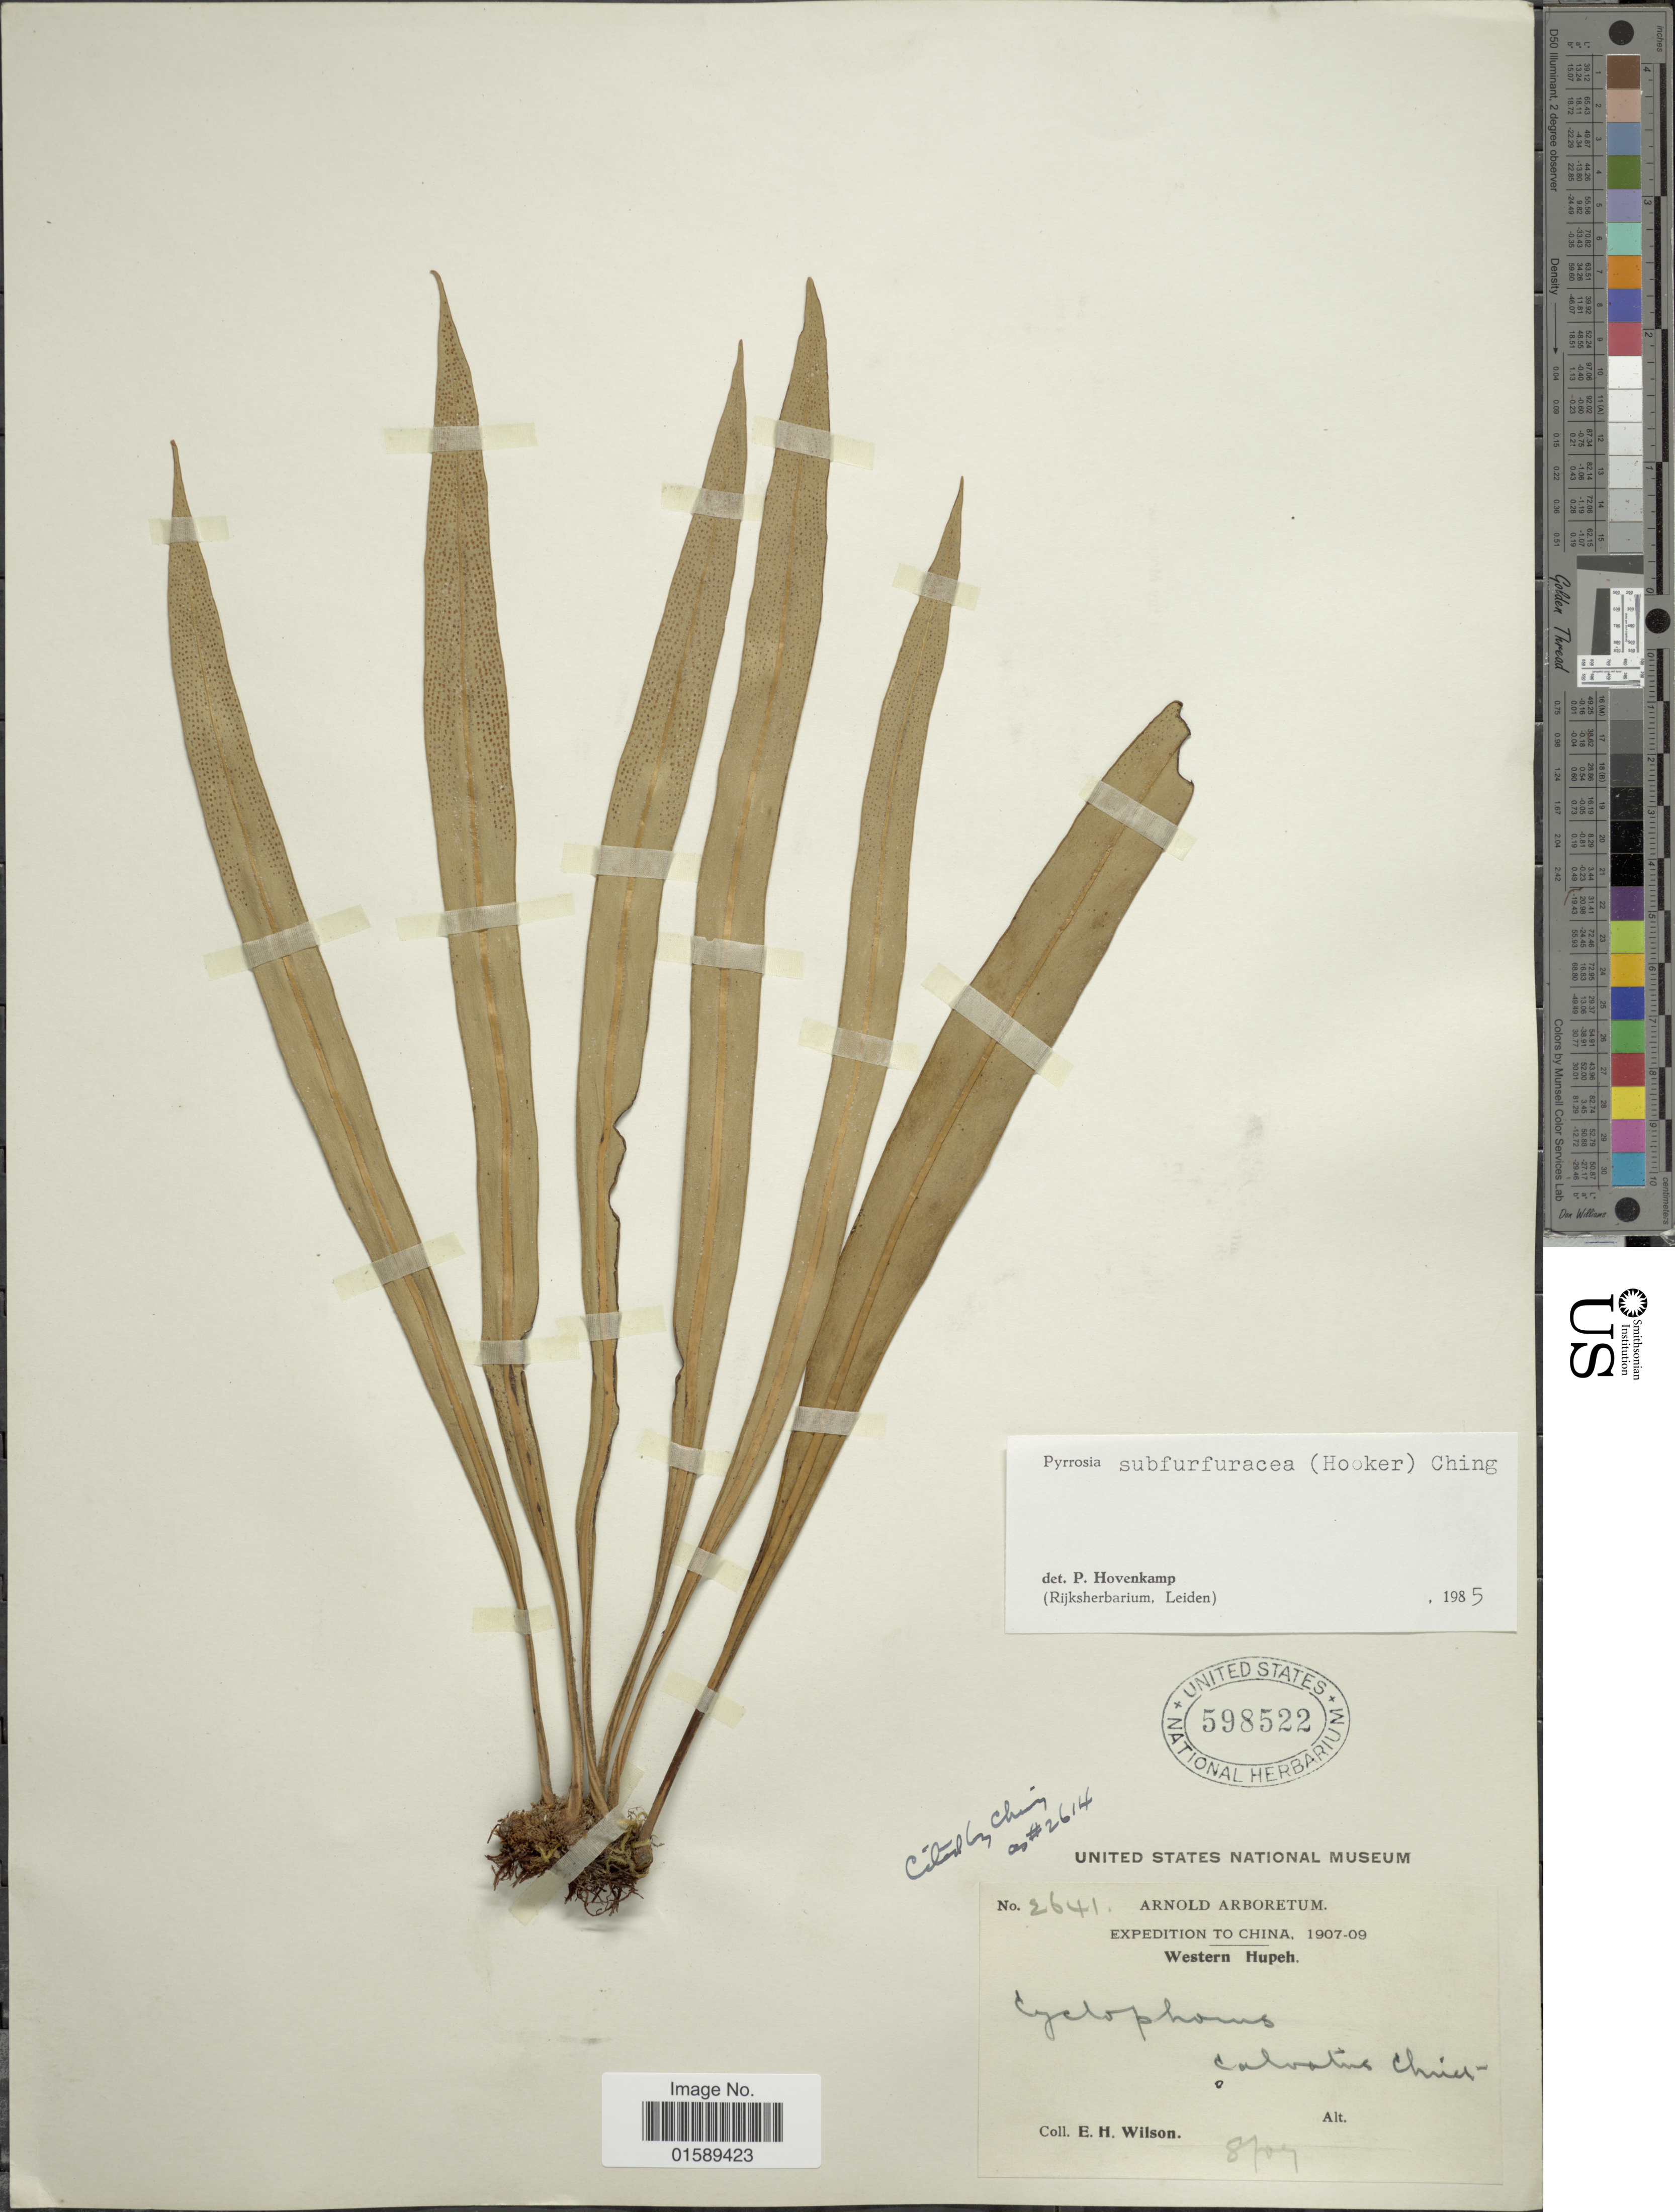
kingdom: Plantae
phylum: Tracheophyta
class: Polypodiopsida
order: Polypodiales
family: Polypodiaceae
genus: Pyrrosia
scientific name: Pyrrosia subfurfuracea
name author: (Hook.) Ching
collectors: E. Wilson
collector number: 2641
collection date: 1907-08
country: China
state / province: Hubei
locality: Western Hupeh. China.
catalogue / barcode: US 598522